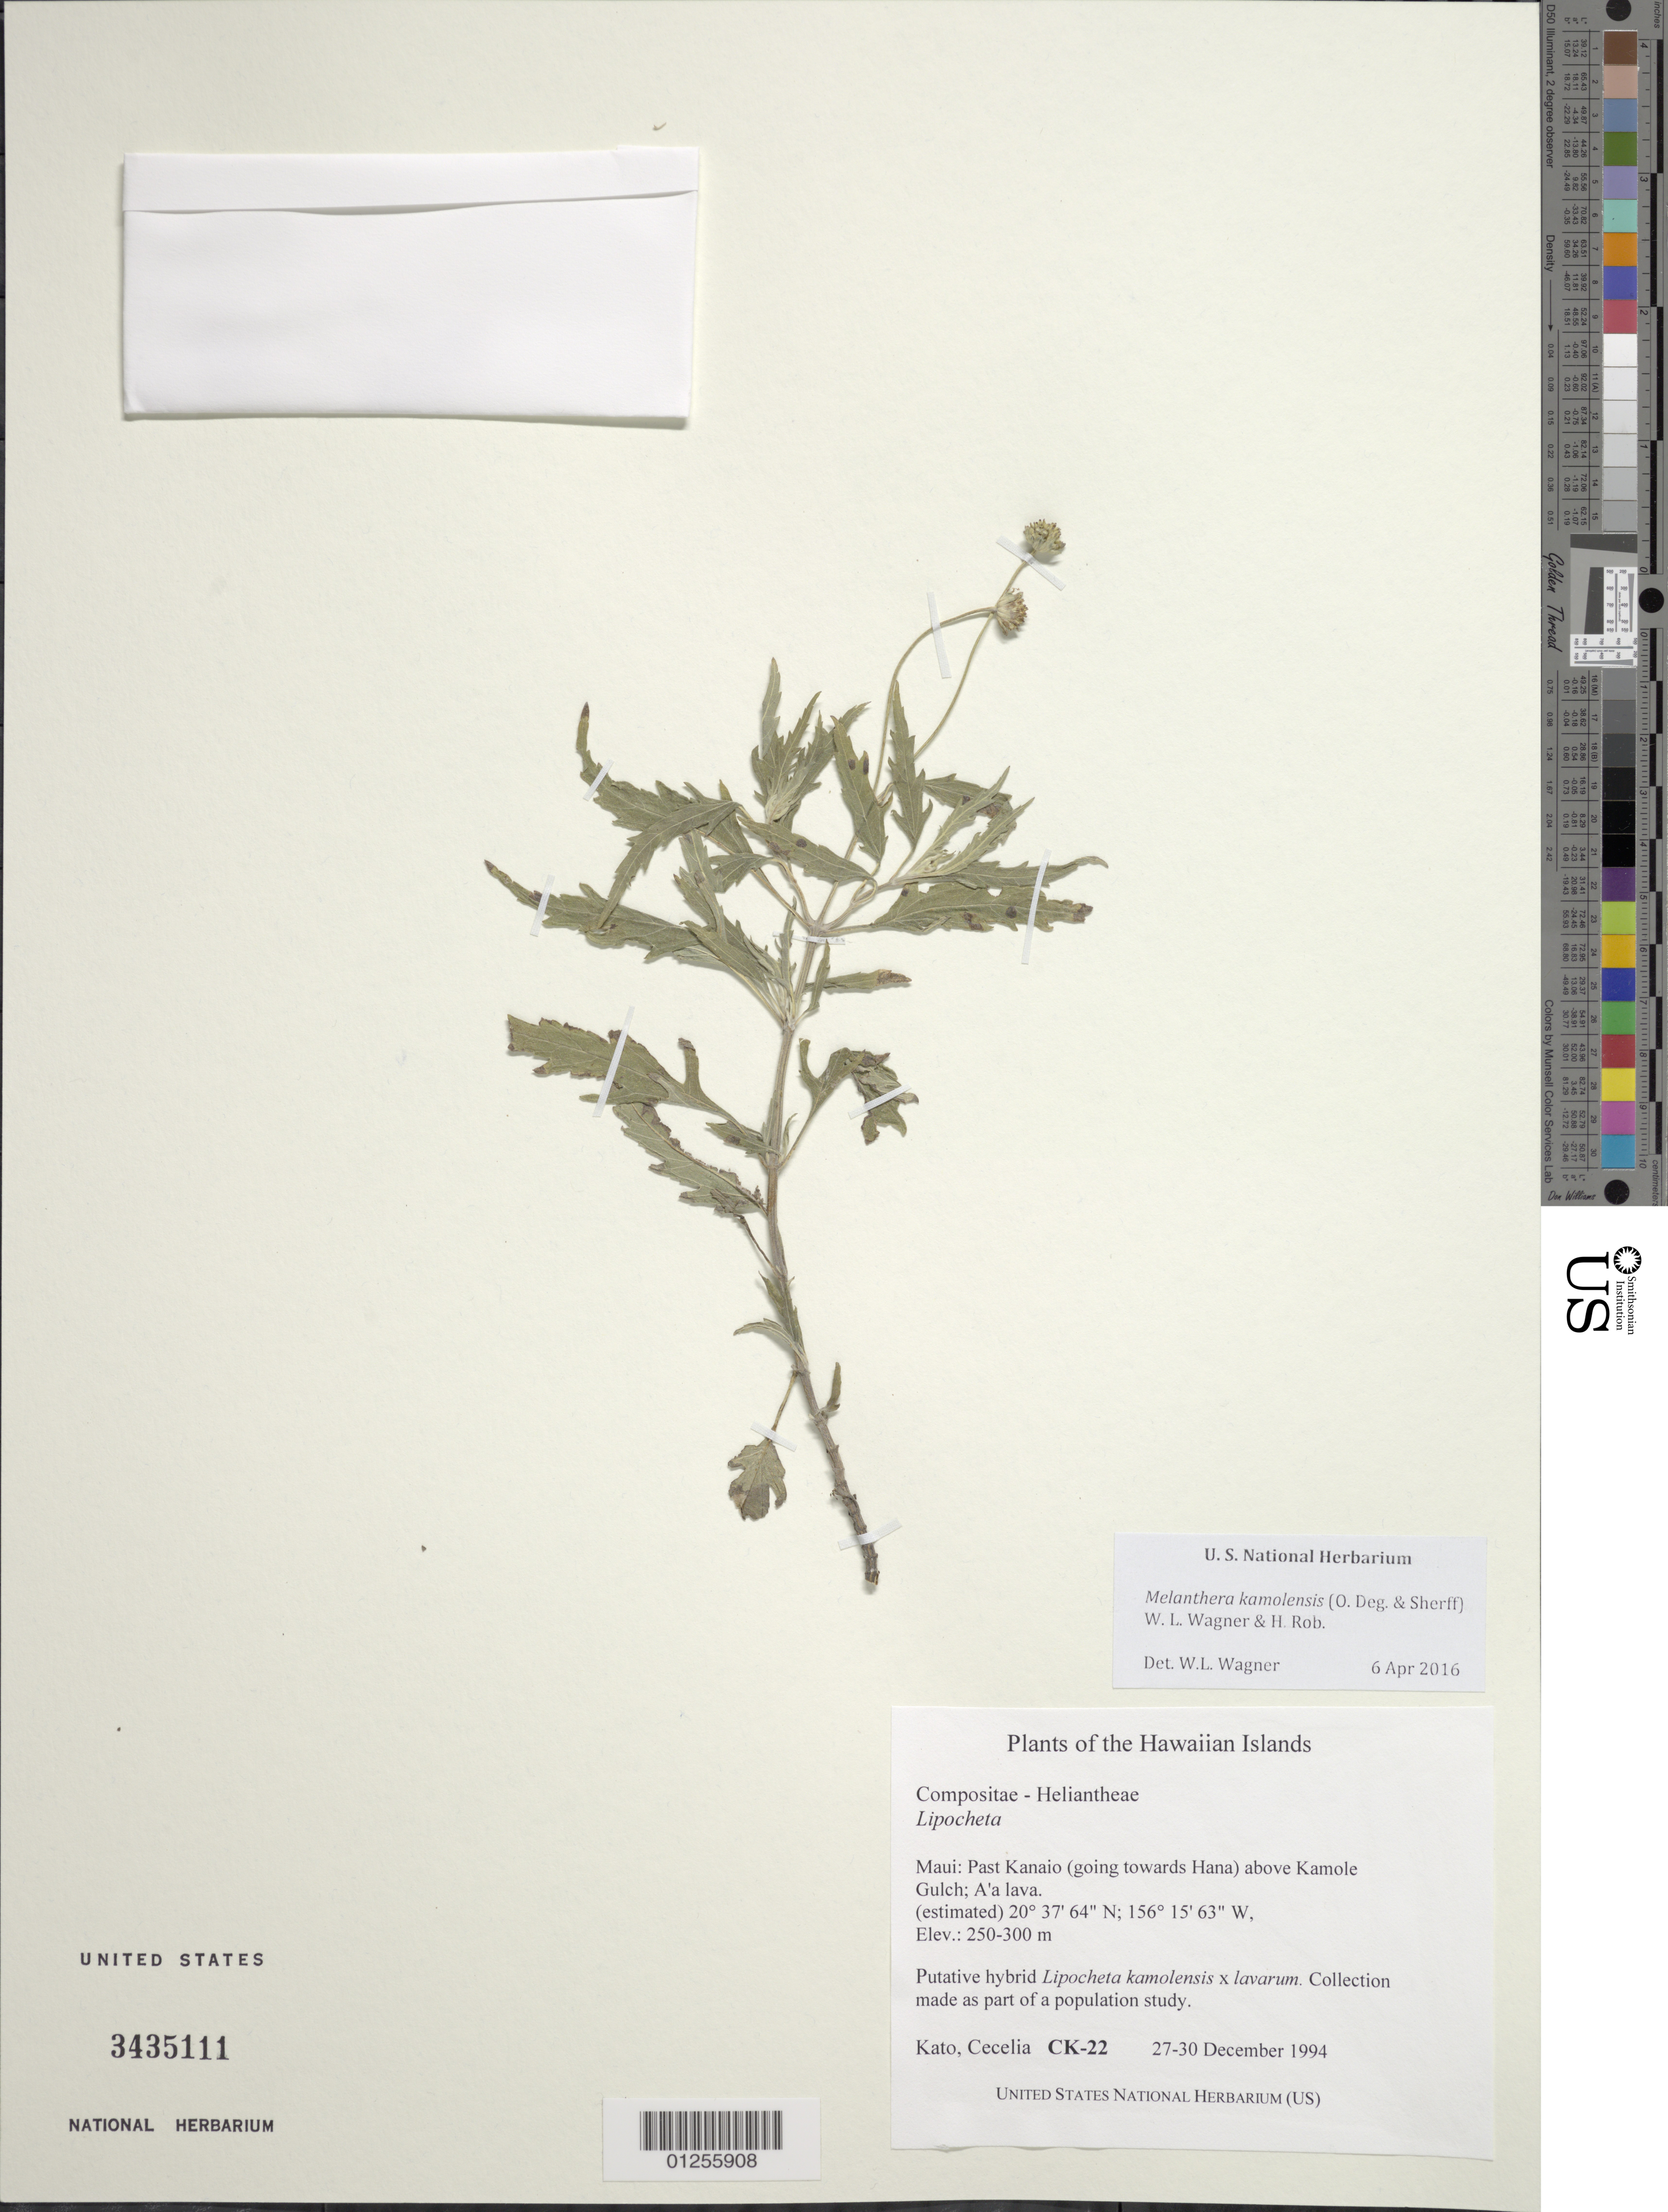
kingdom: Plantae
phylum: Tracheophyta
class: Magnoliopsida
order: Asterales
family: Asteraceae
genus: Wollastonia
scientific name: Wollastonia kamolensis x W. lavarum (Gaudich.) Orchard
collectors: C. Kato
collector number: CK-22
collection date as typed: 27 - 30 Dec 1994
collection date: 1994-12-27/1994-12-30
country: United States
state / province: Hawaii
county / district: Maui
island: Maui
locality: Past Kanaio (going towards Hana) above Kamole Gulch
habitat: A'a lava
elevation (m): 250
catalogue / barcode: US 3435111